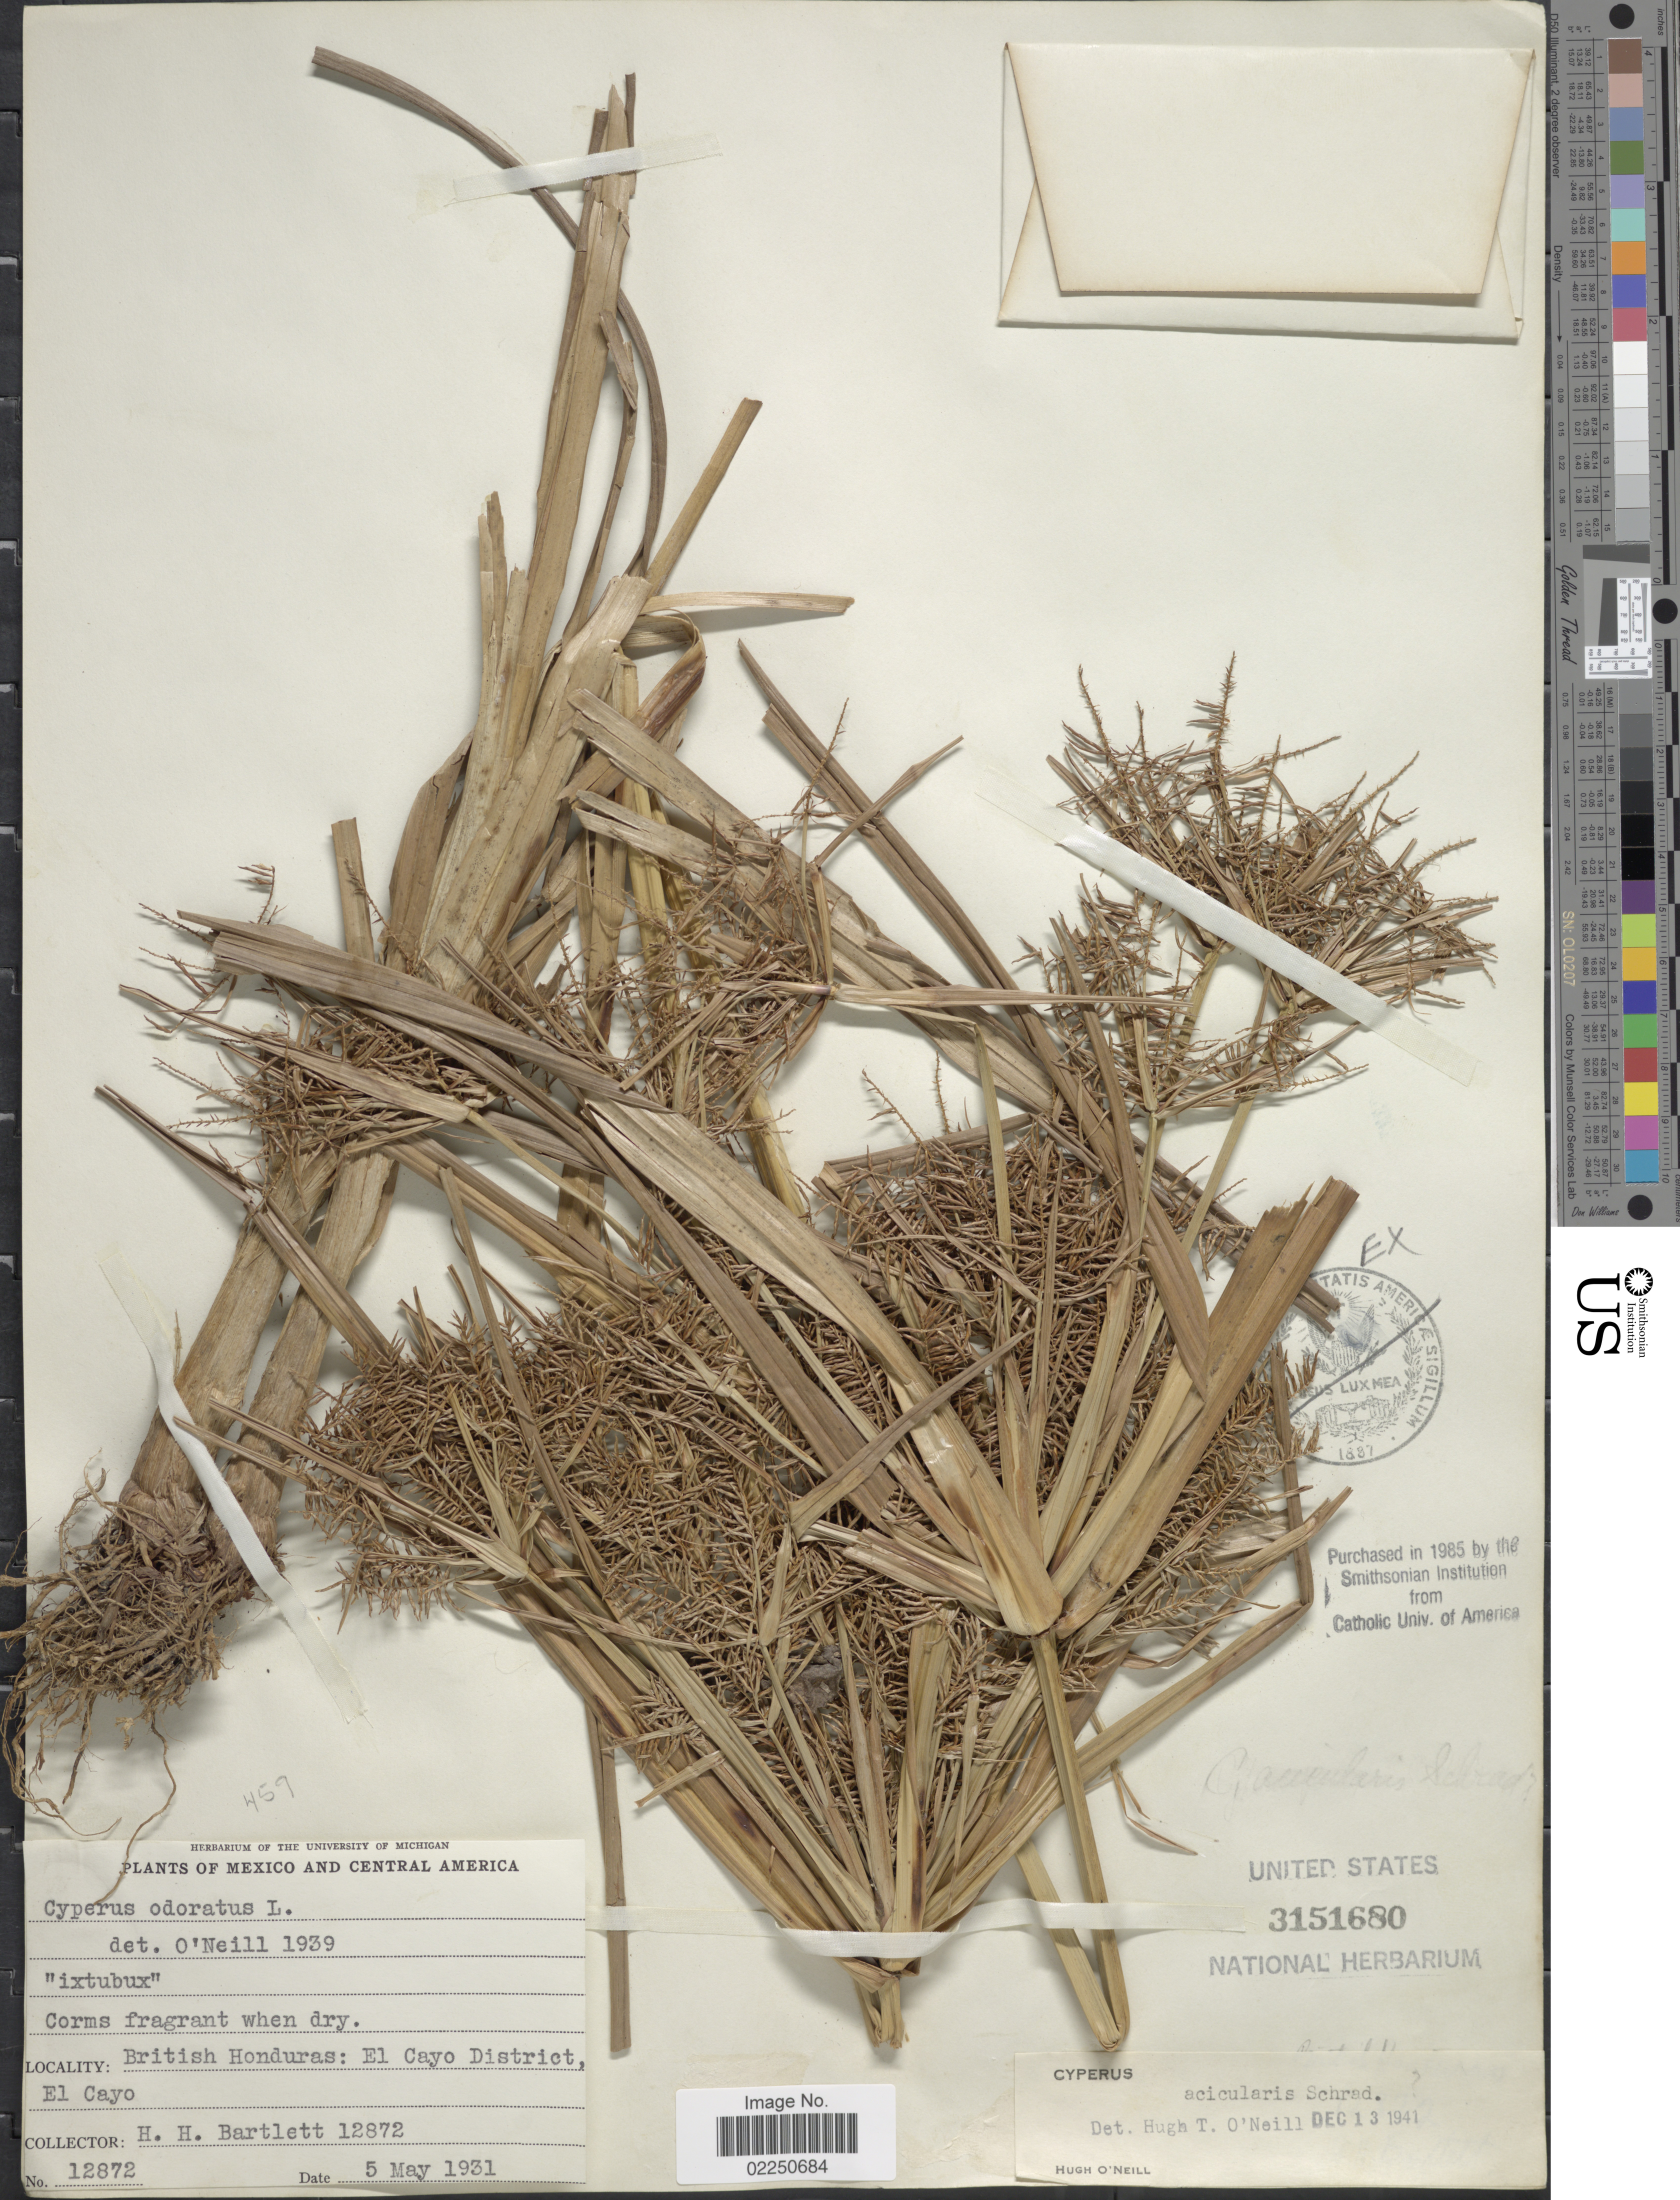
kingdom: Plantae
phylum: Tracheophyta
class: Liliopsida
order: Poales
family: Cyperaceae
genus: Cyperus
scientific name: Cyperus strongii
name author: G.C. Tucker & Gandhi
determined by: Strong, Mark T., (BOT), Smithsonian Institution - National Museum of Natural History (UNITED STATES)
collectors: H. H. Bartlett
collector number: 12872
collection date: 1931-05-05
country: Belize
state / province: Cayo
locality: British Honduras: El Cayo District, El Cayo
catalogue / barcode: US 3151680